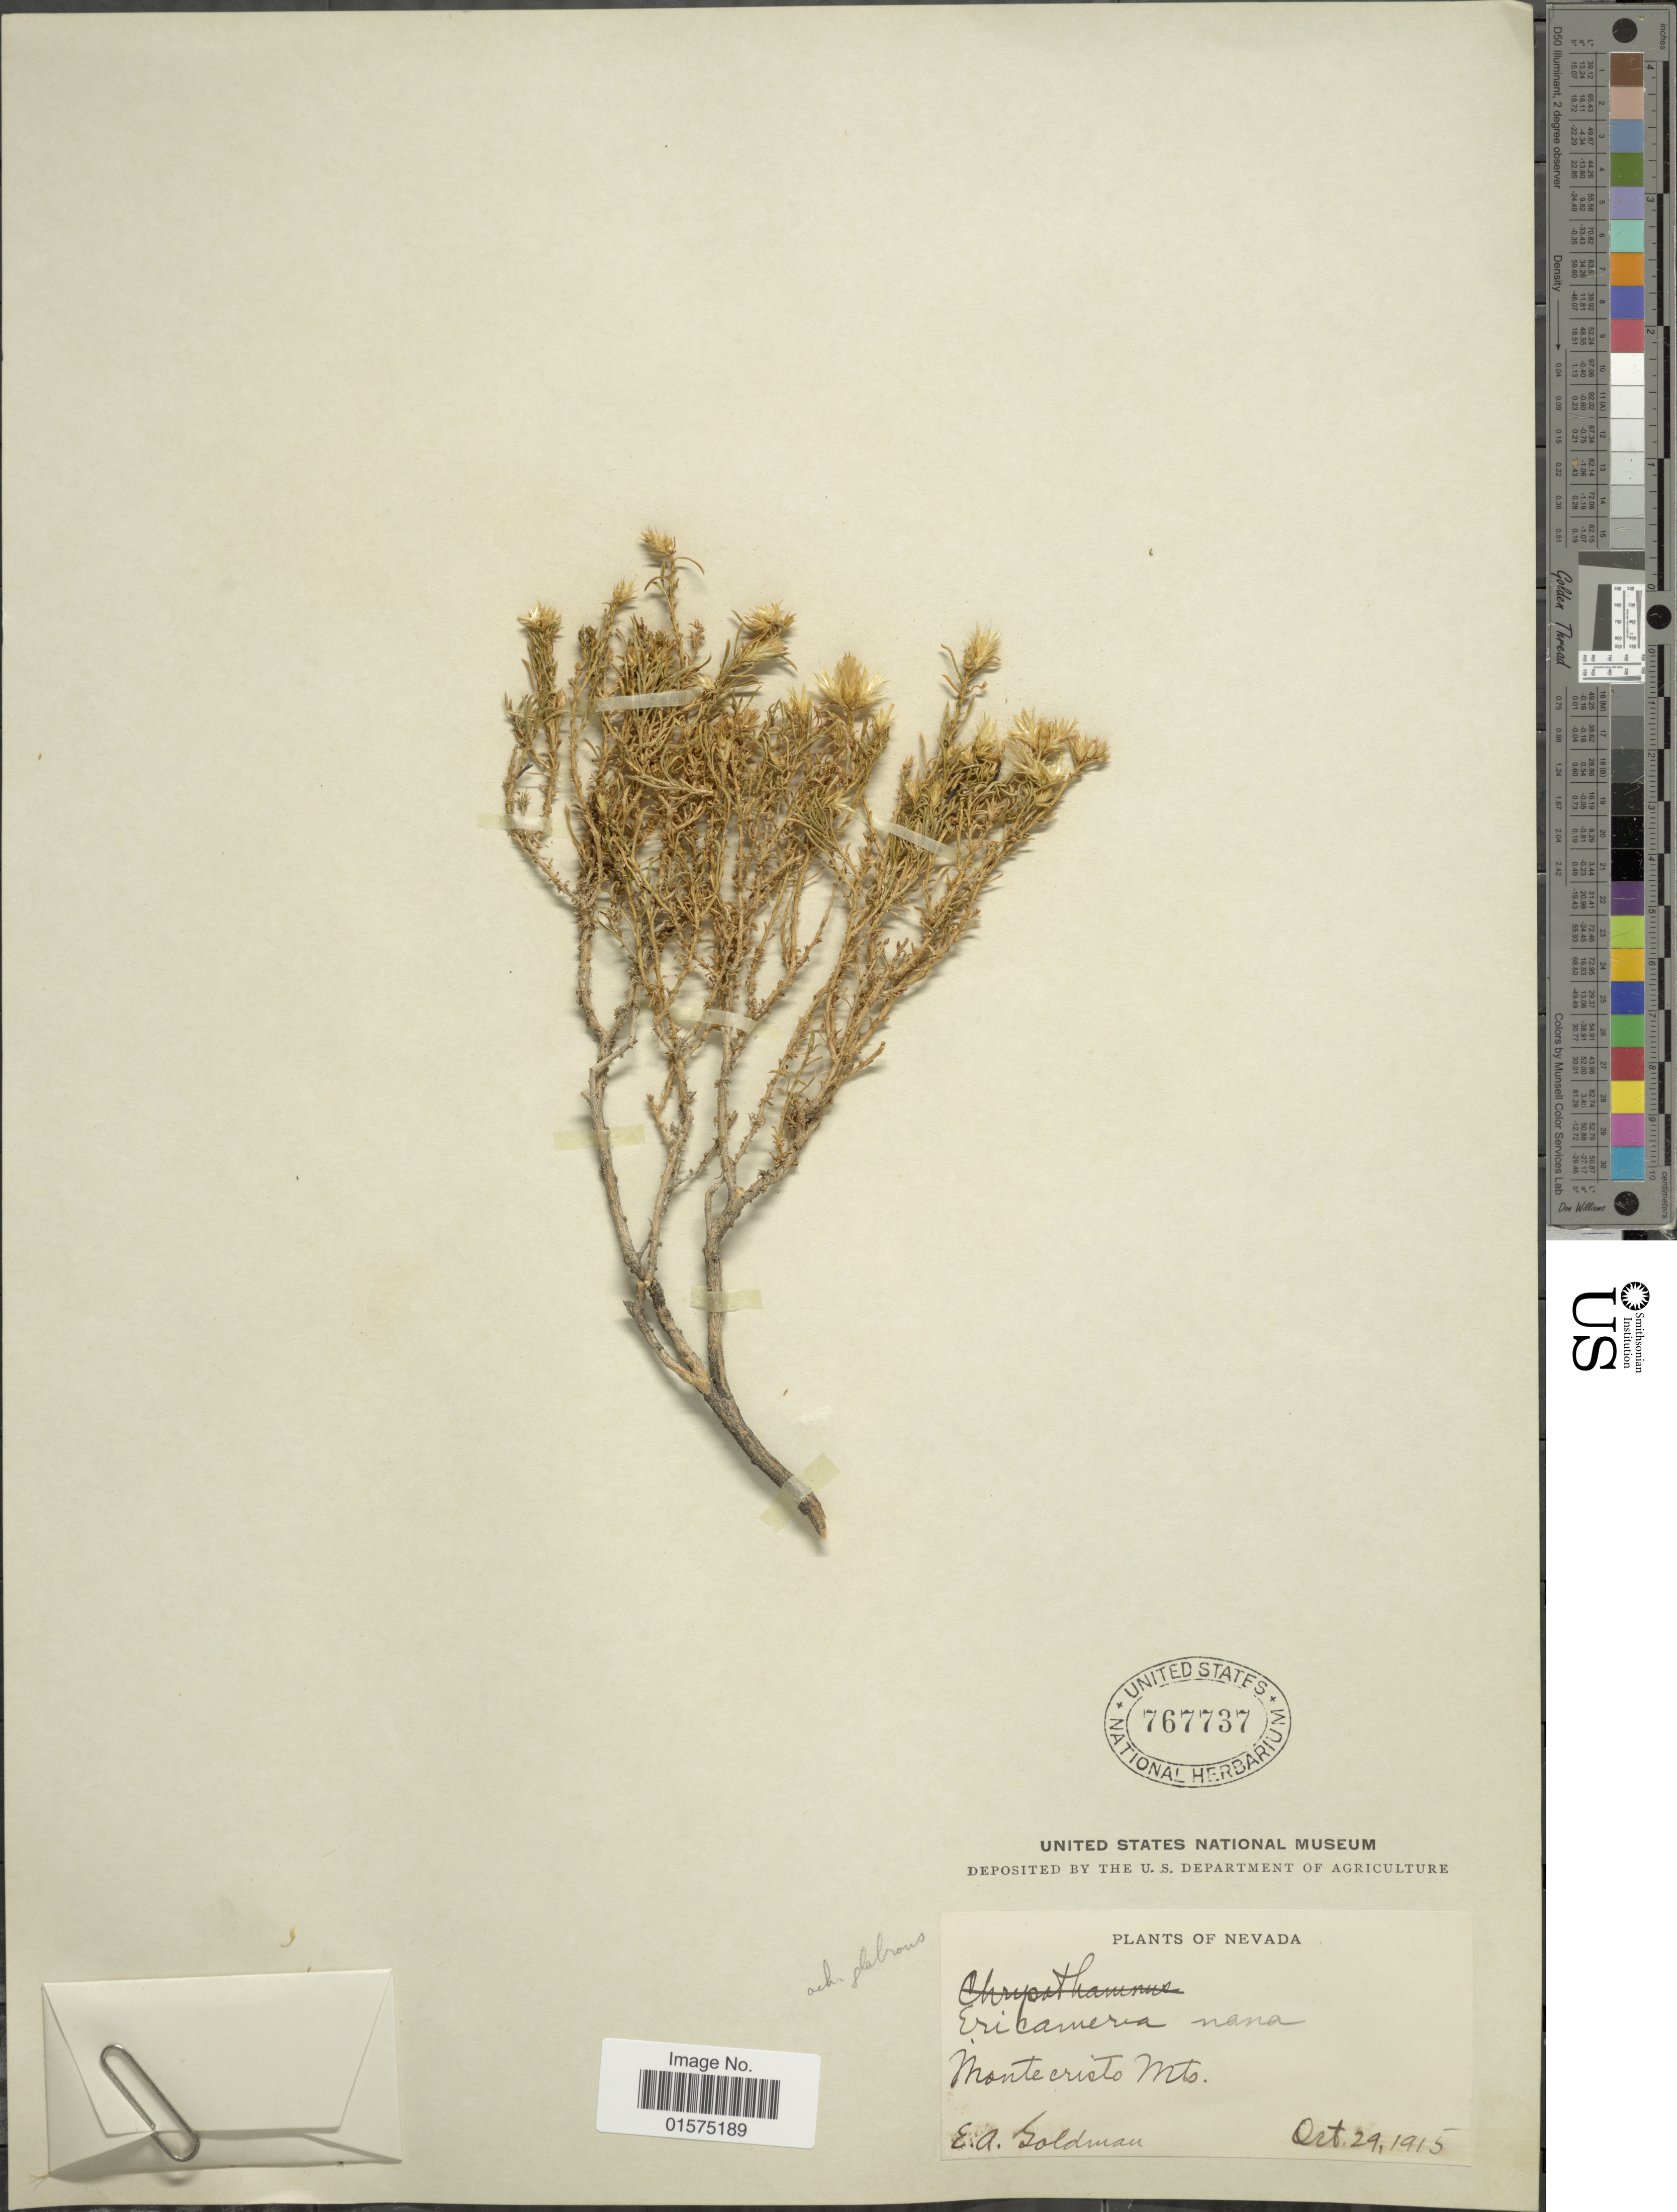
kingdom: Plantae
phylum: Tracheophyta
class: Magnoliopsida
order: Asterales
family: Asteraceae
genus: Ericameria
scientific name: Ericameria nana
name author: Nutt.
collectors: E. A. Goldman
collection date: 1915-10-29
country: United States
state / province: Nevada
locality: Montecristo Mts.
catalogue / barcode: US 767737